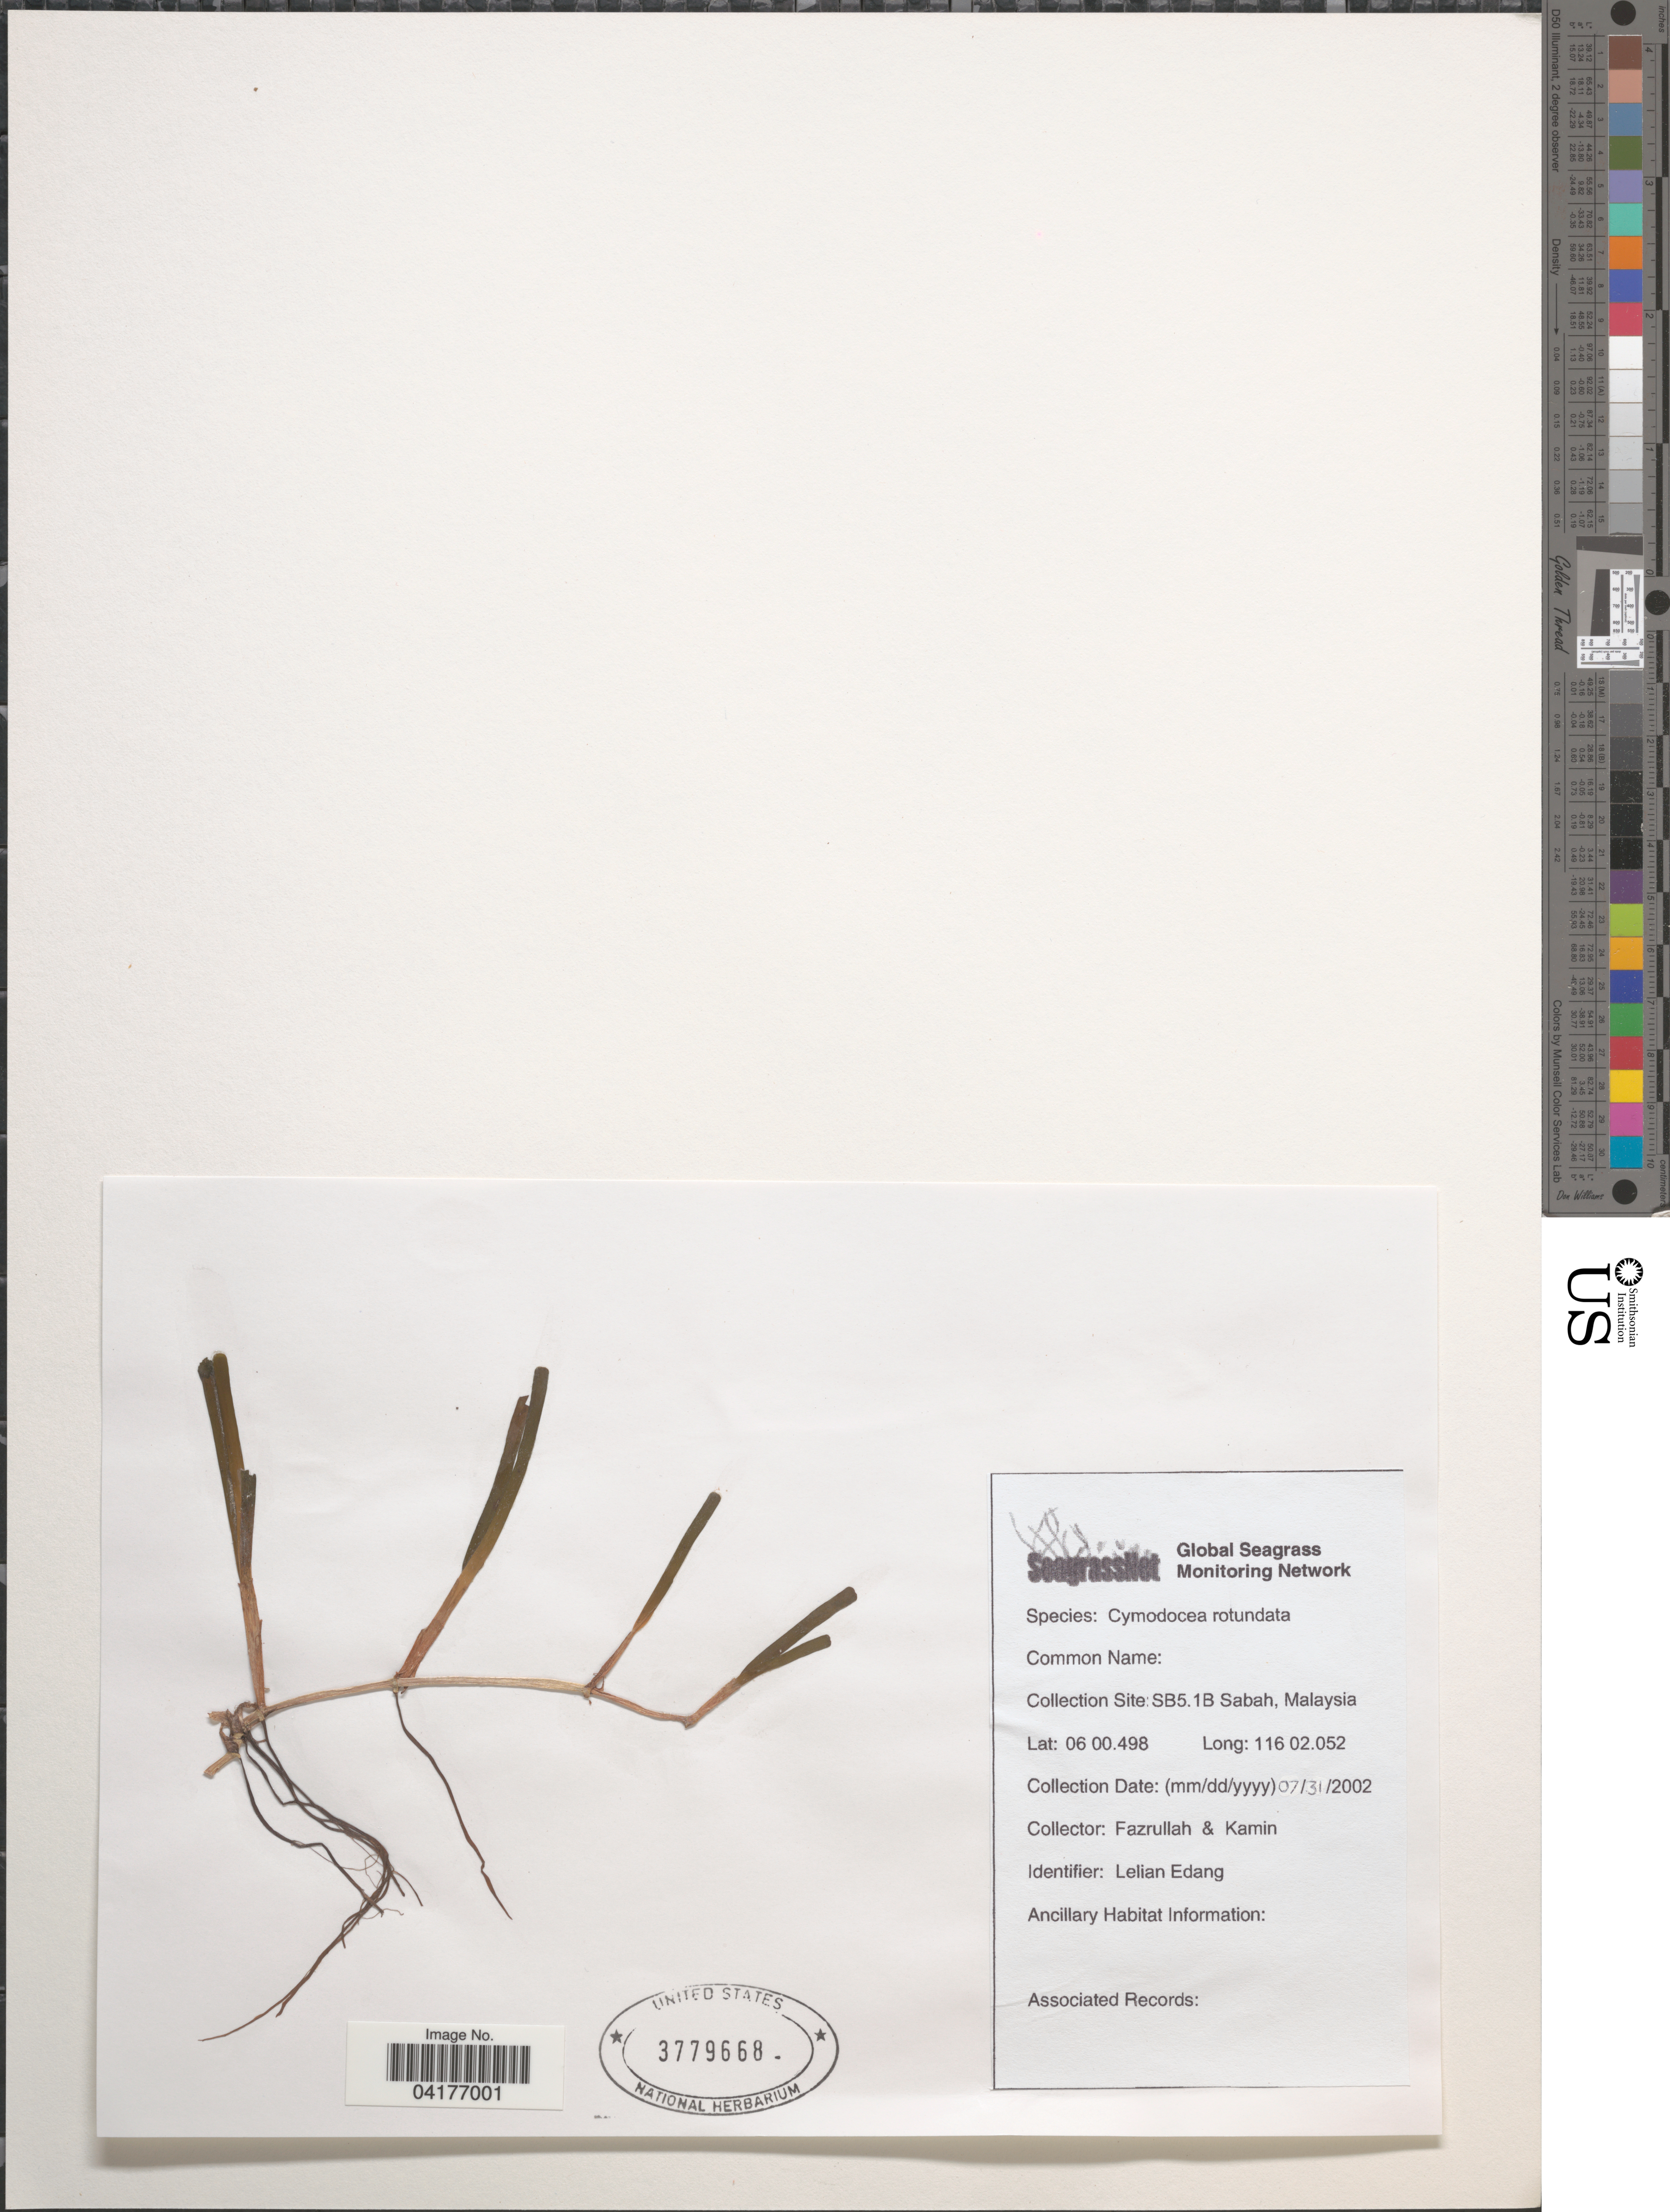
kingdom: Plantae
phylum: Tracheophyta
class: Liliopsida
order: Alismatales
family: Cymodoceaceae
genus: Cymodocea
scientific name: Cymodocea rotundata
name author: Asch. & Schweinf.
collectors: Fazrullah & Kamin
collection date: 2002-07-31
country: Malaysia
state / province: Sabah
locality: Collection Site: SB5.1B Sabah, Malaysia.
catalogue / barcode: US 3779668